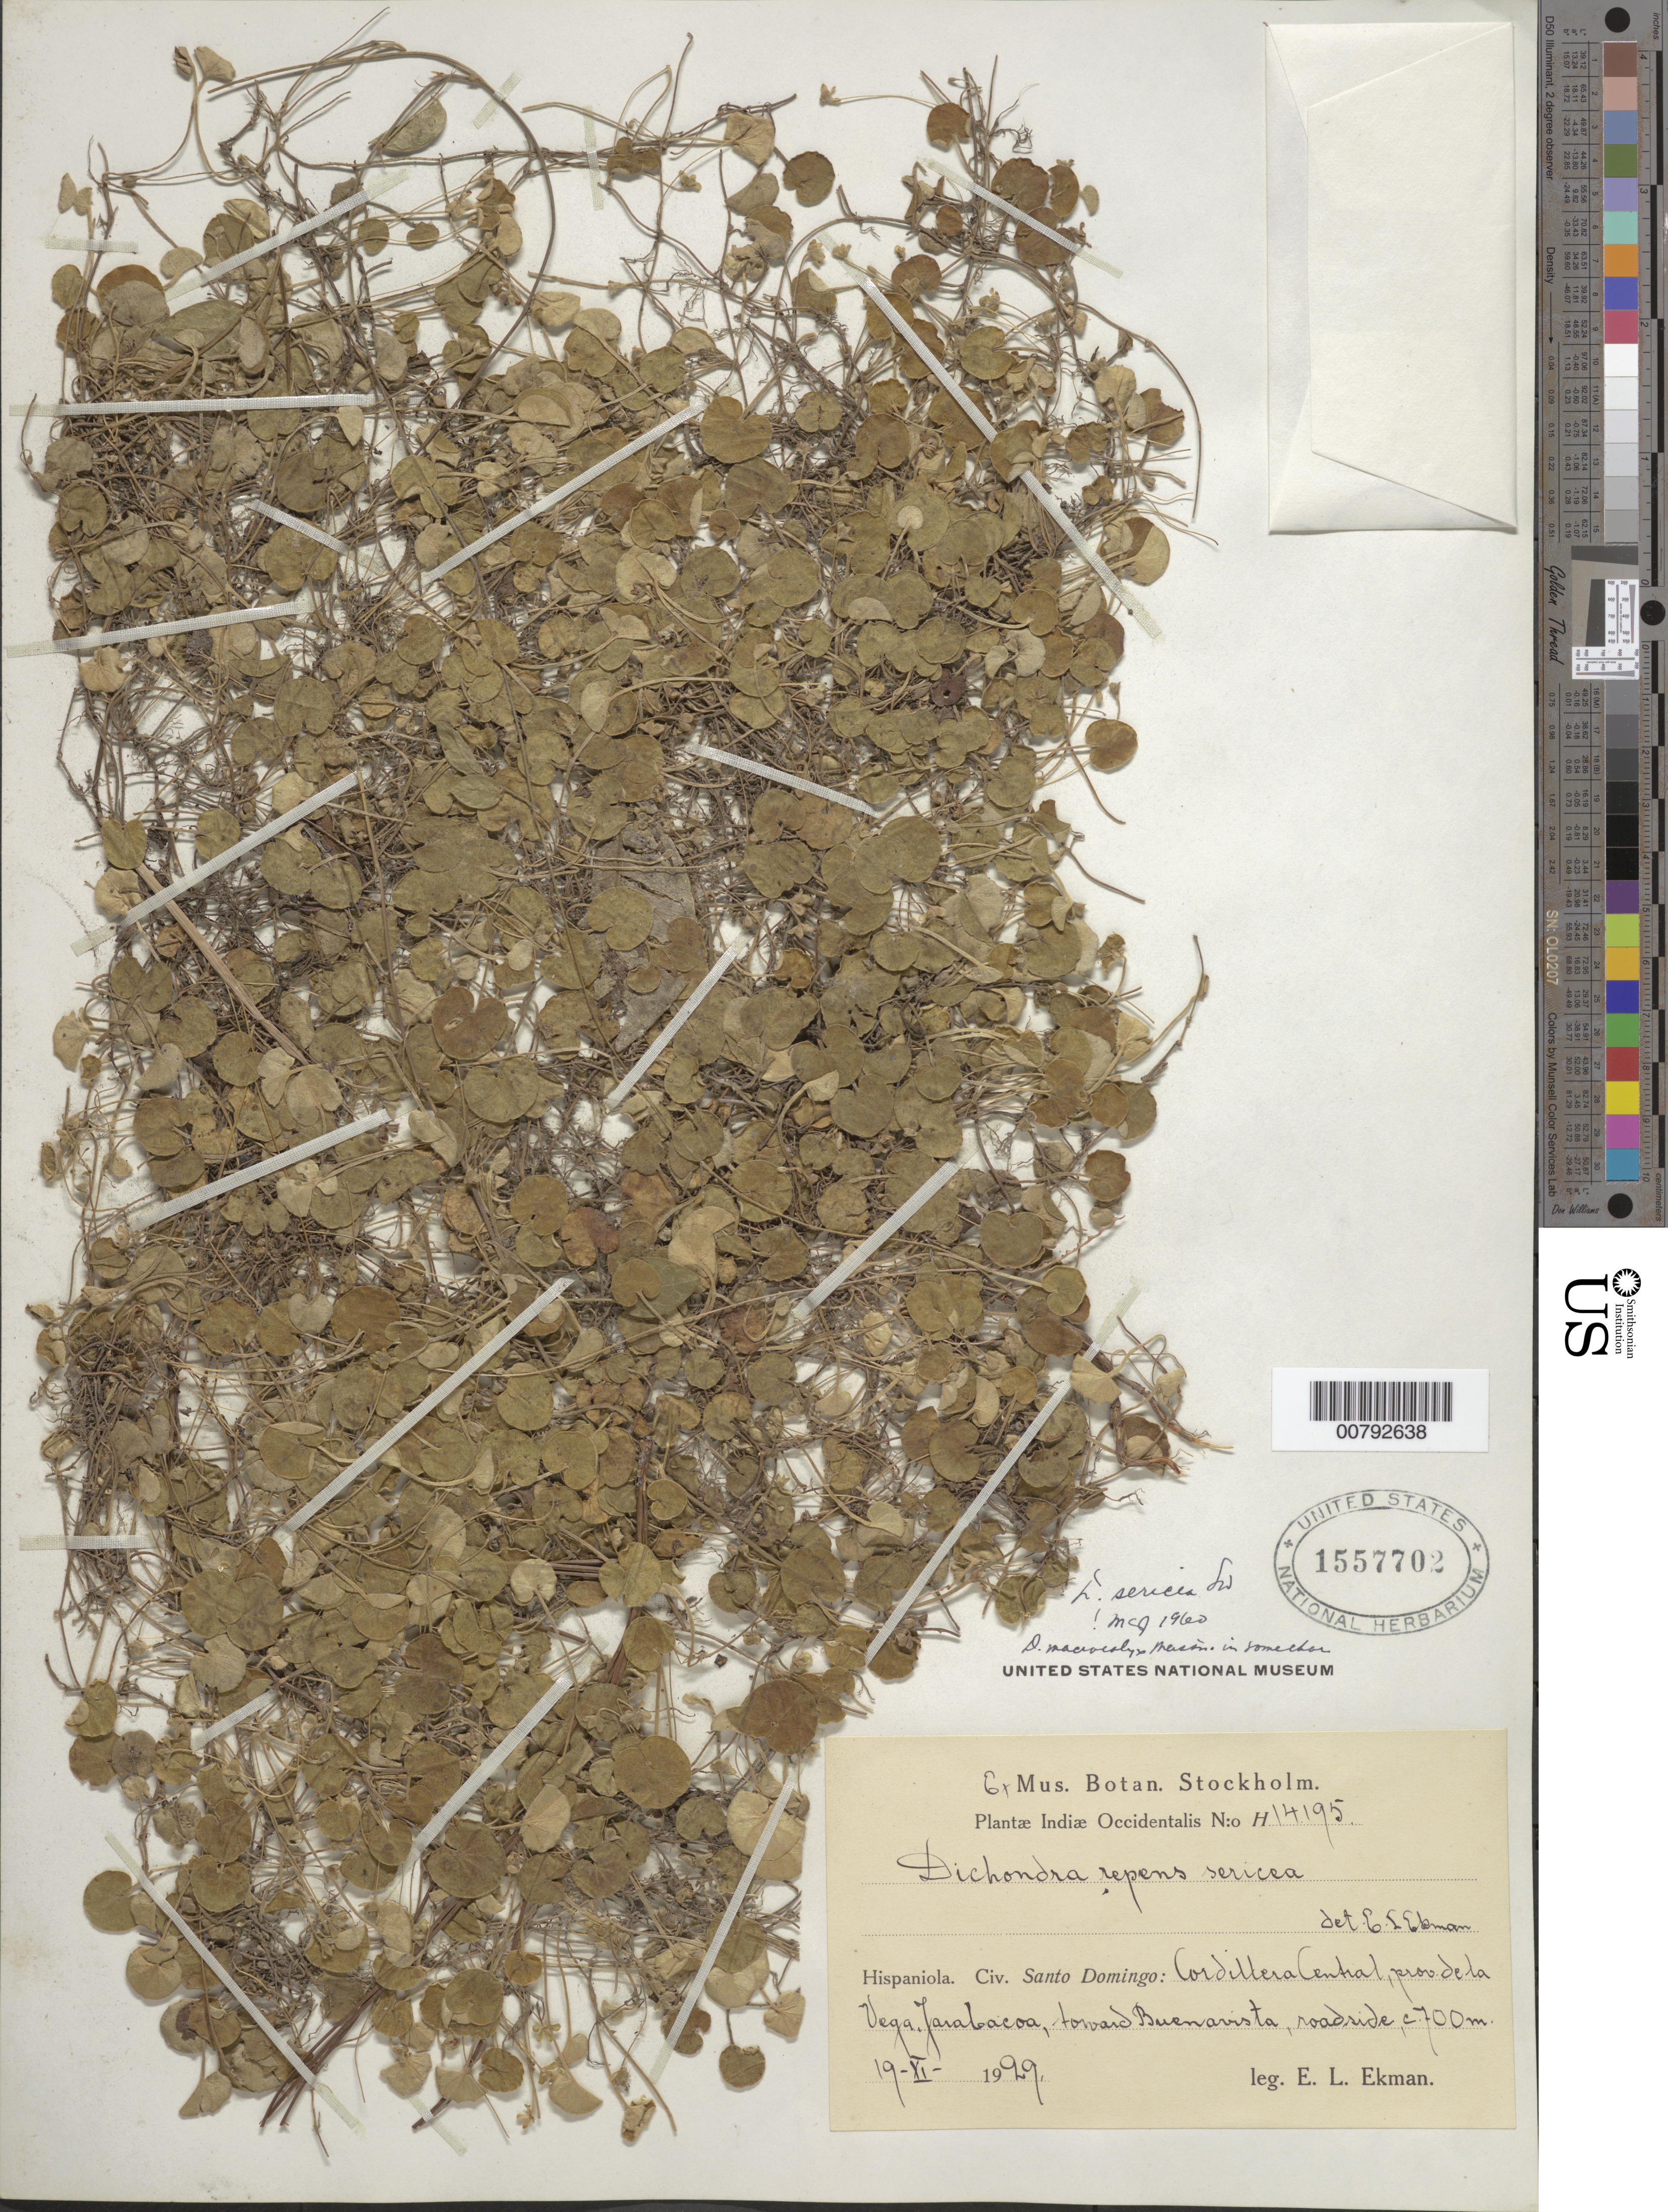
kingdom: Plantae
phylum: Tracheophyta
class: Magnoliopsida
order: Solanales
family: Convolvulaceae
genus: Dichondra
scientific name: Dichondra sericea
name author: Sw.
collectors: E. L. Ekman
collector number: H 14195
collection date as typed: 19 Nov 1929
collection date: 1929-11-19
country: Dominican Republic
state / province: La Vega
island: Hispaniola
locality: Cordillera Central, Jarabacoa, toward Buenavista.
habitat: Roadside.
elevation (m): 700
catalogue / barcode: US 1557702